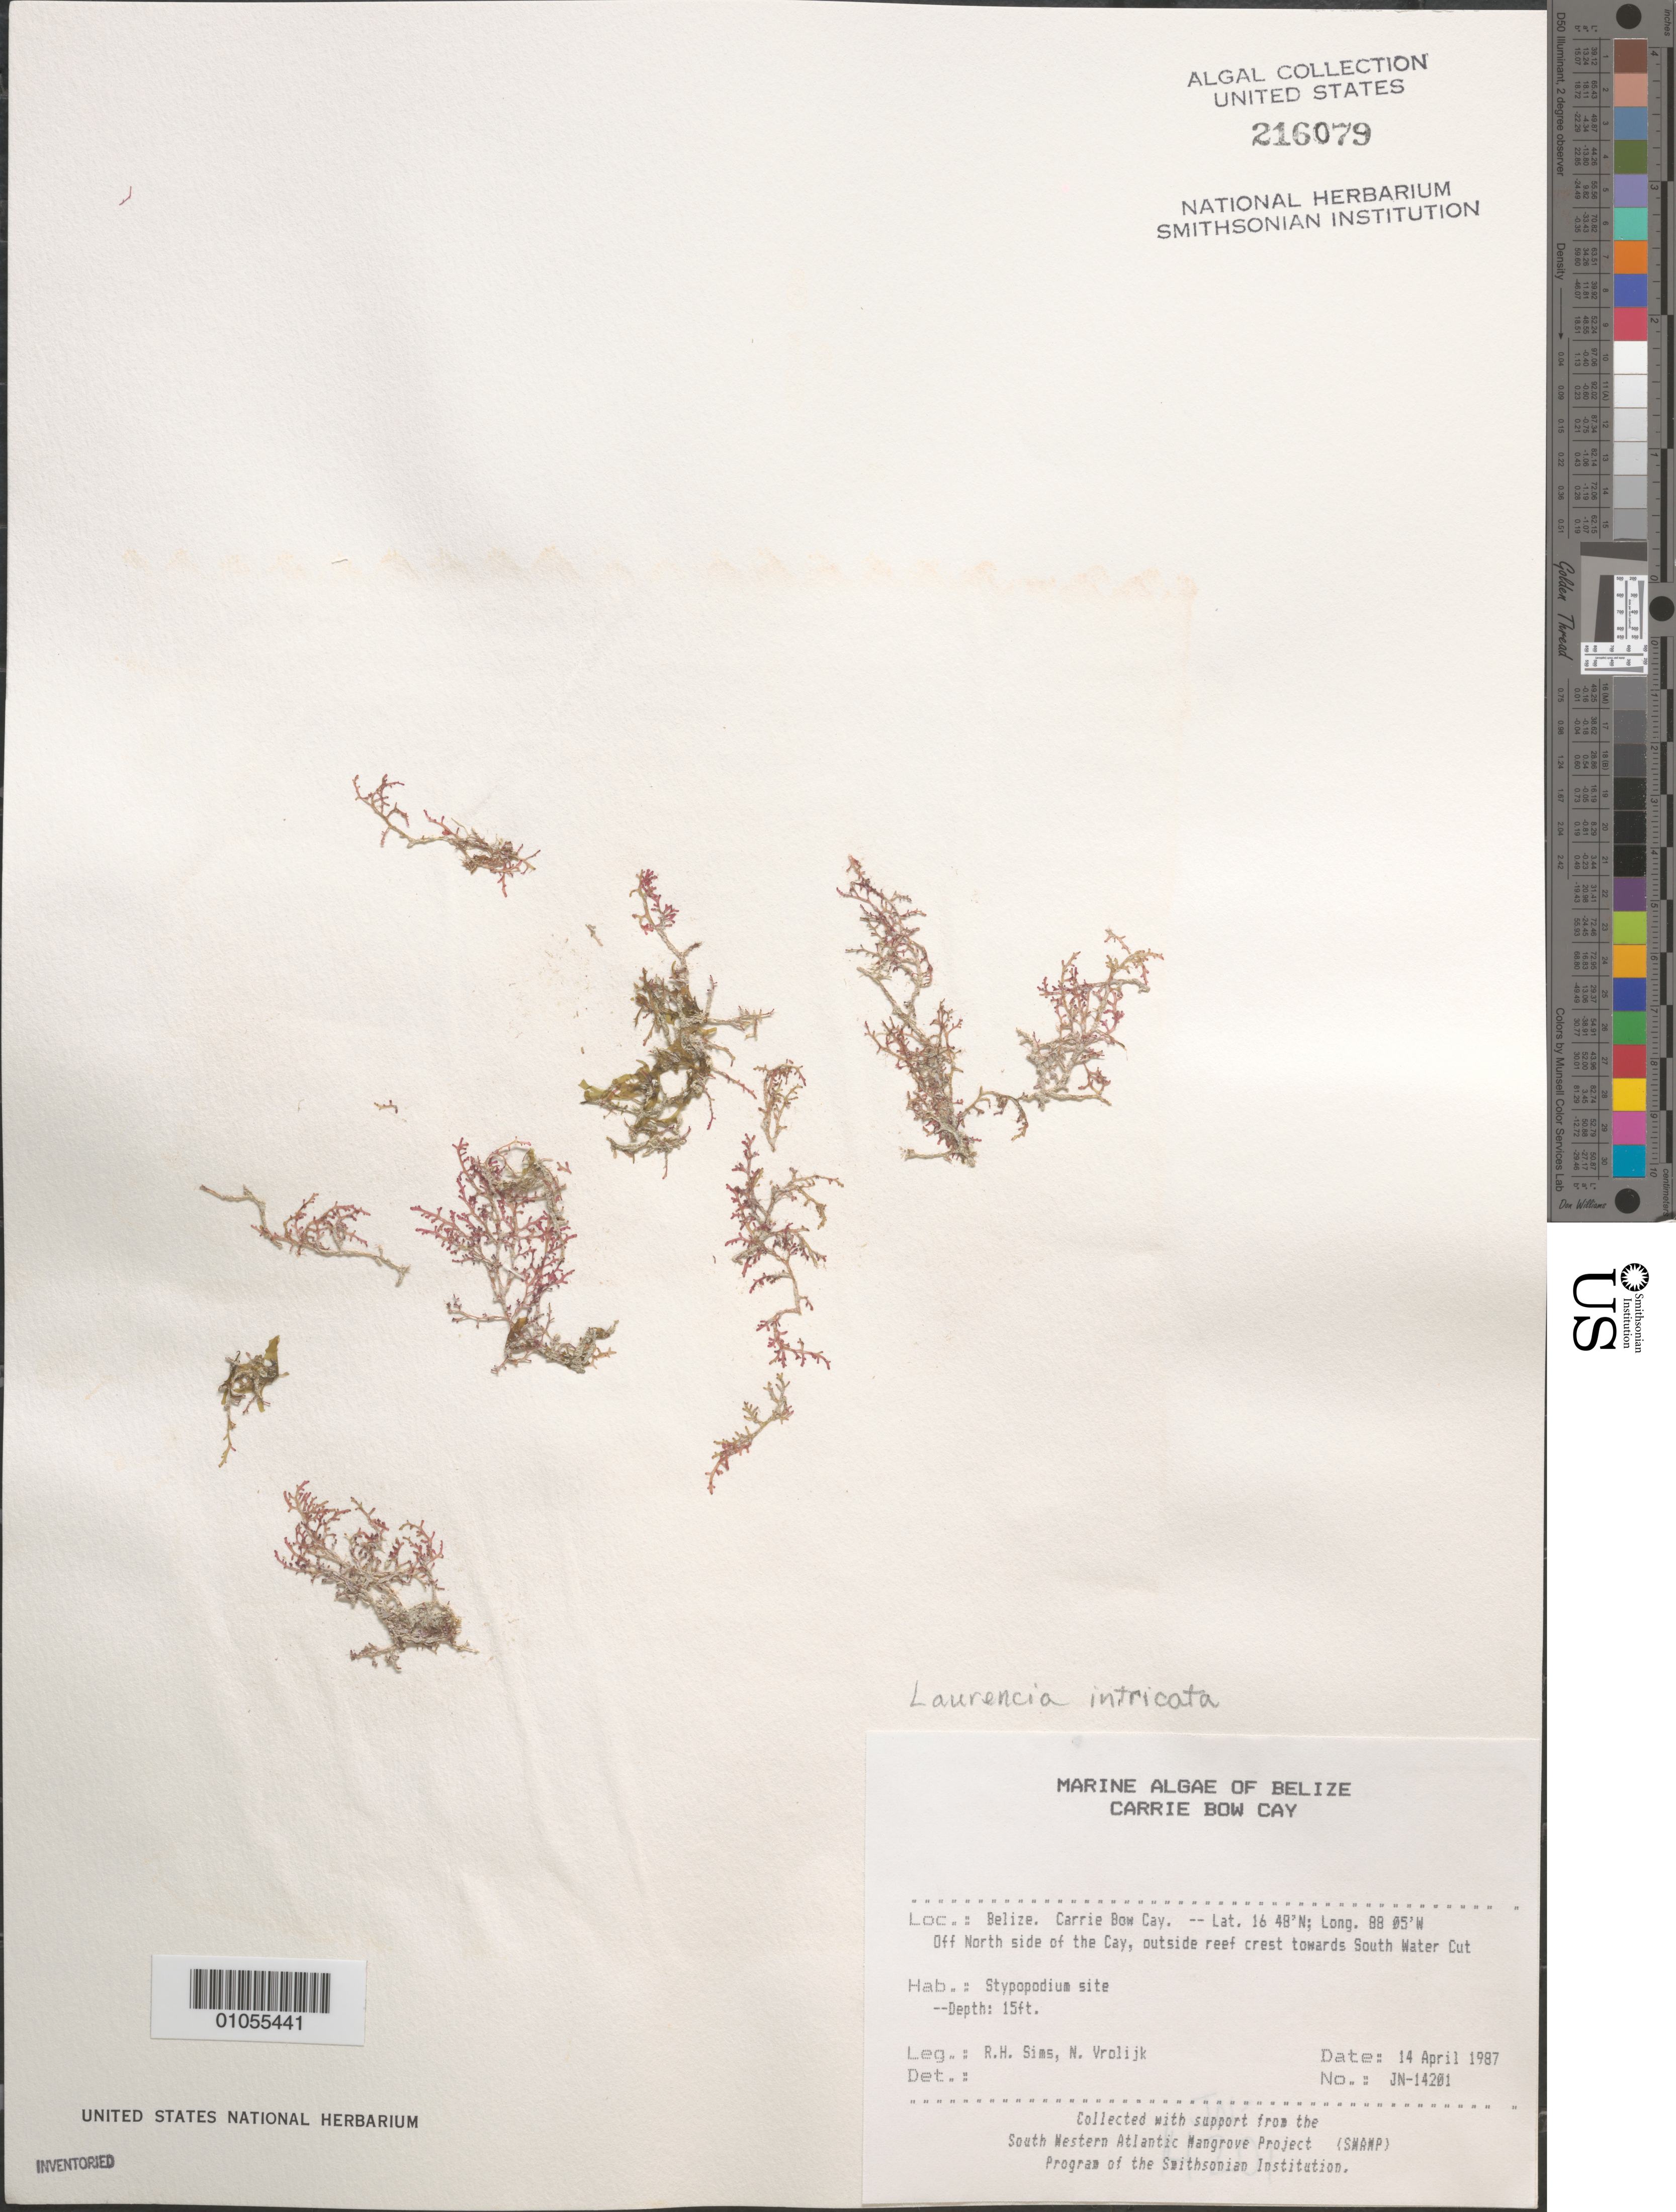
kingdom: Plantae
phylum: Rhodophyta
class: Florideophyceae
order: Ceramiales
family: Rhodomelaceae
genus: Laurencia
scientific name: Laurencia intricata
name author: J.V.Lamouroux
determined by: Norris, James N.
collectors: R. H. Sims & N. Vrolijk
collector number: JN-14201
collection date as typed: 14 Apr 1987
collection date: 1987-04-14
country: Belize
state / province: Stann Creek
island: Carrie Bow Cay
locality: Off north side of Carrie Bow Cay, outside reef crest towards South Water Cut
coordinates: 16 48'N, 88 05'W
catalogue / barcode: US 216079